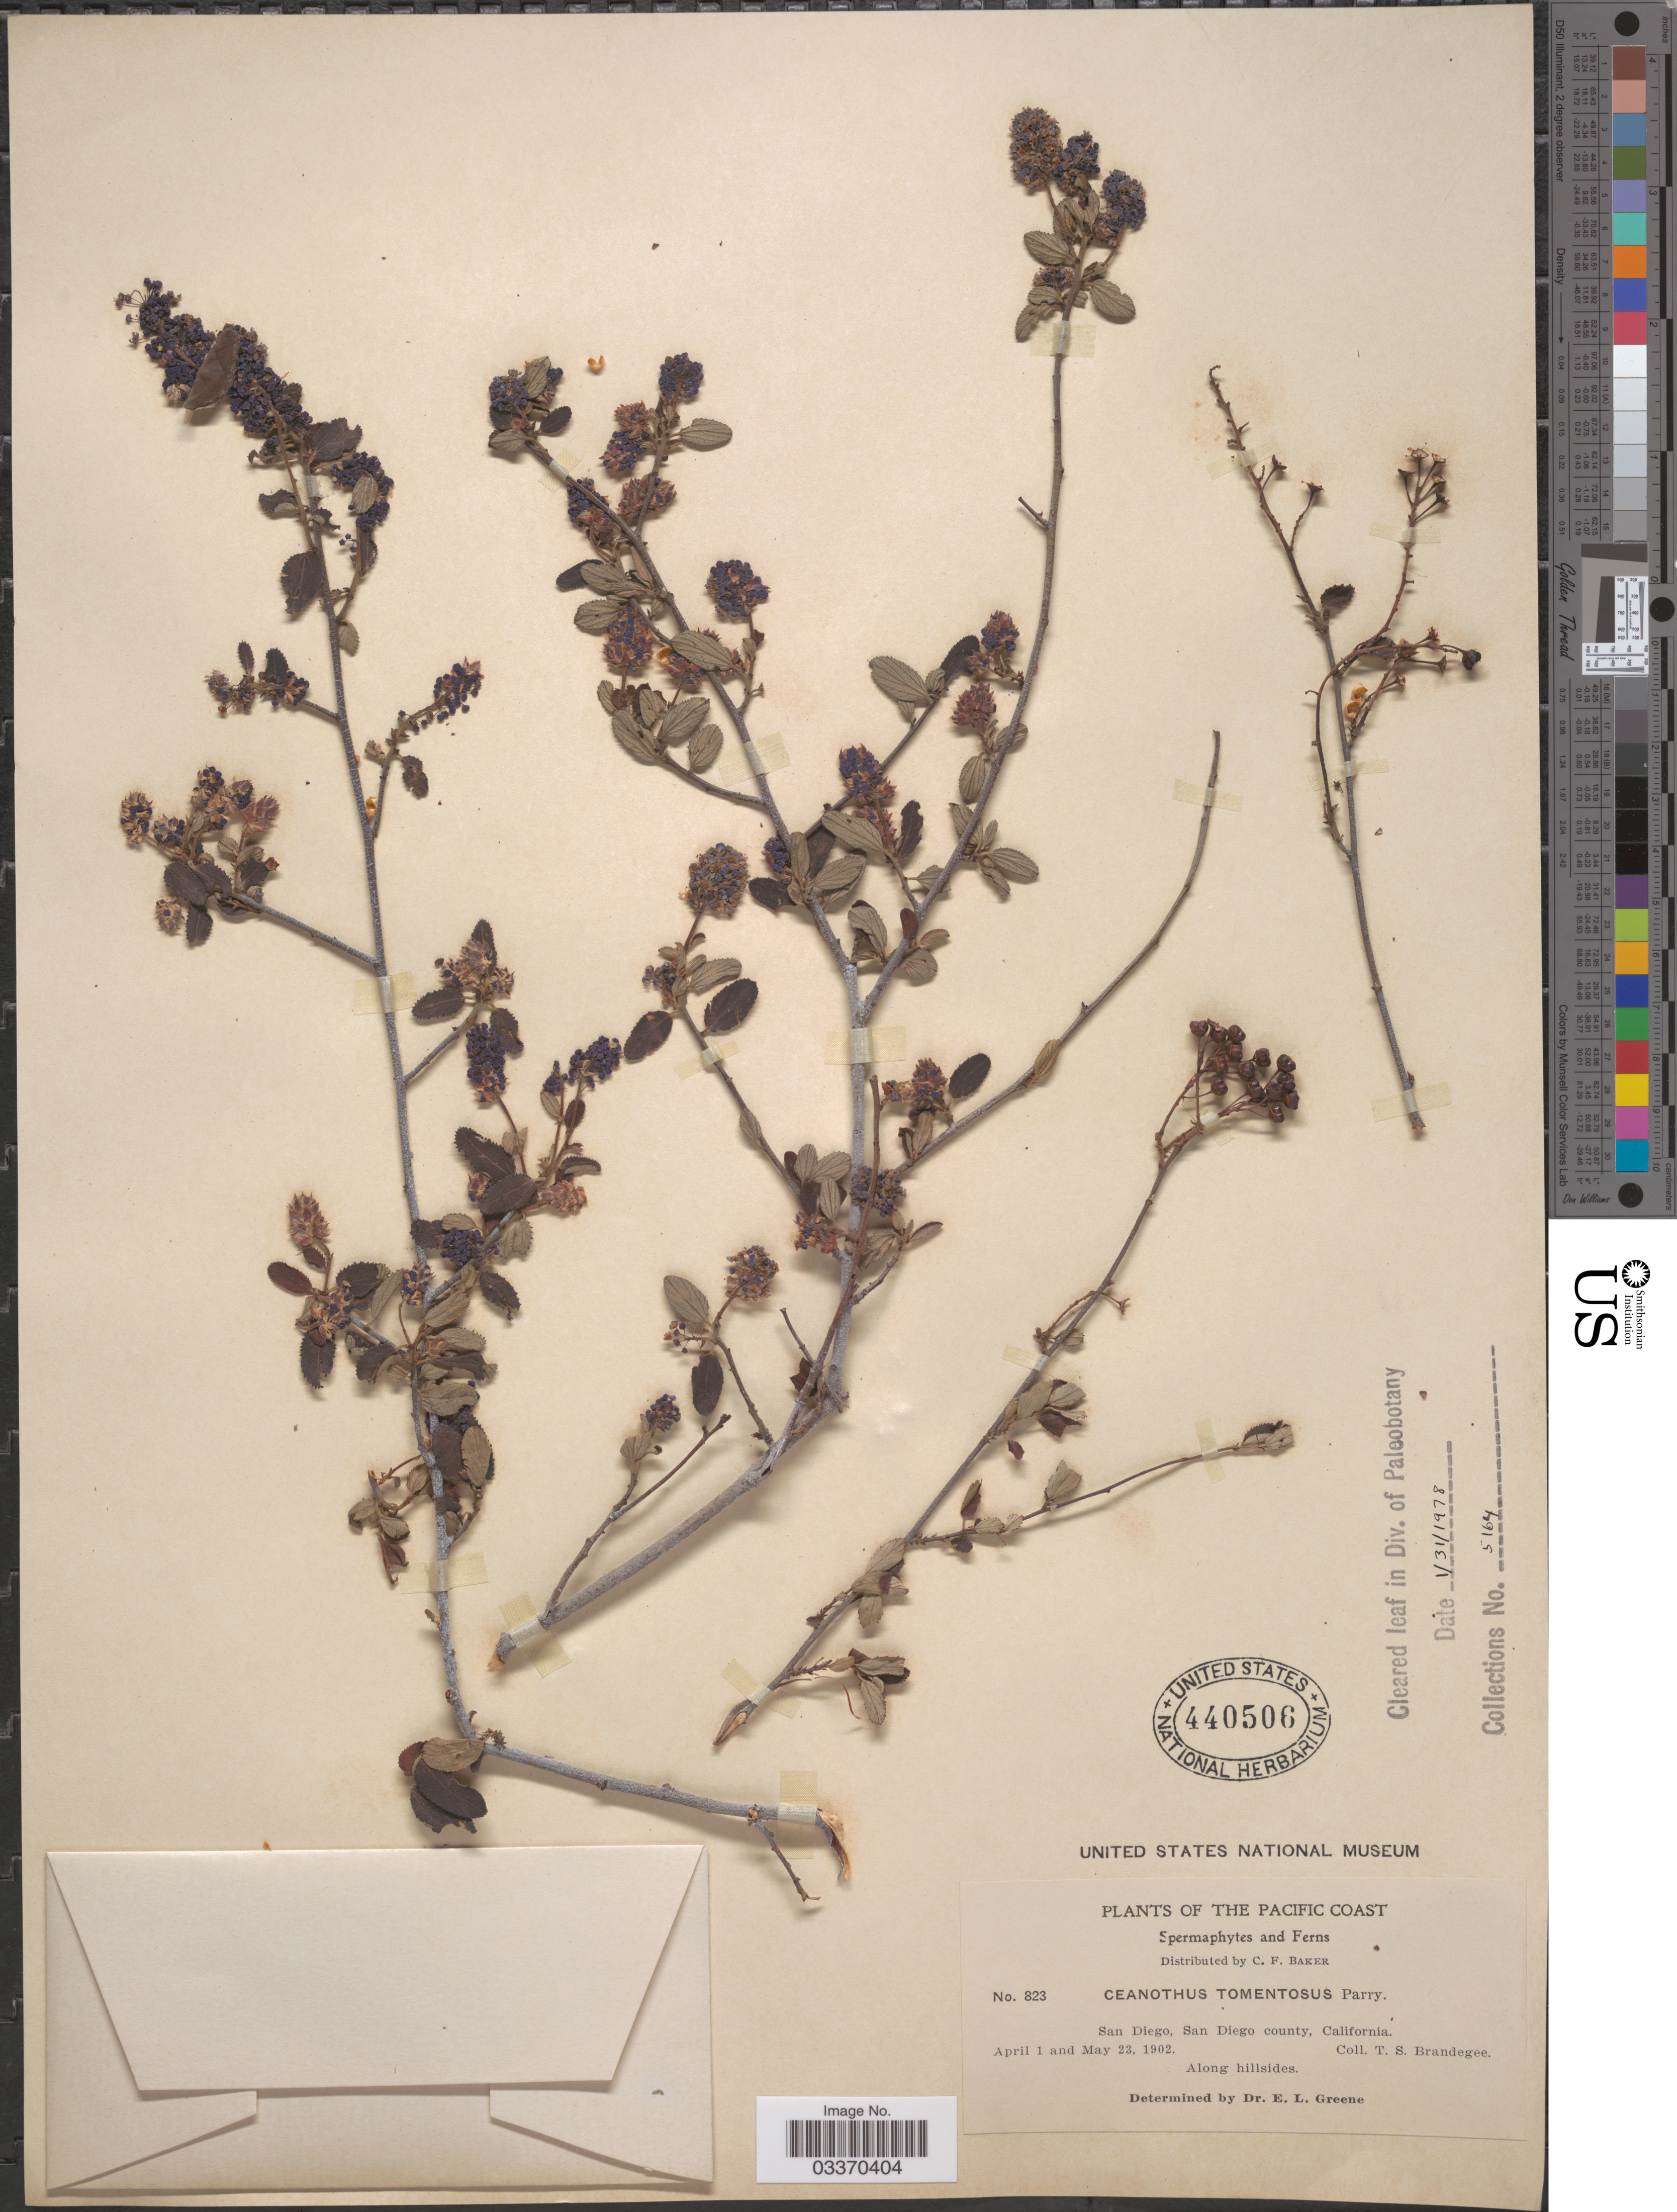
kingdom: Plantae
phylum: Tracheophyta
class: Magnoliopsida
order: Rosales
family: Rhamnaceae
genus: Ceanothus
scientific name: Ceanothus tomentosus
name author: Parry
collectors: T. S. Brandegee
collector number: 823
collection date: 1902-04-01/1902-05-23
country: United States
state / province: California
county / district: San Diego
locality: The Pacific Coast. San Diego, San Diego county.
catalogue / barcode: US 440506